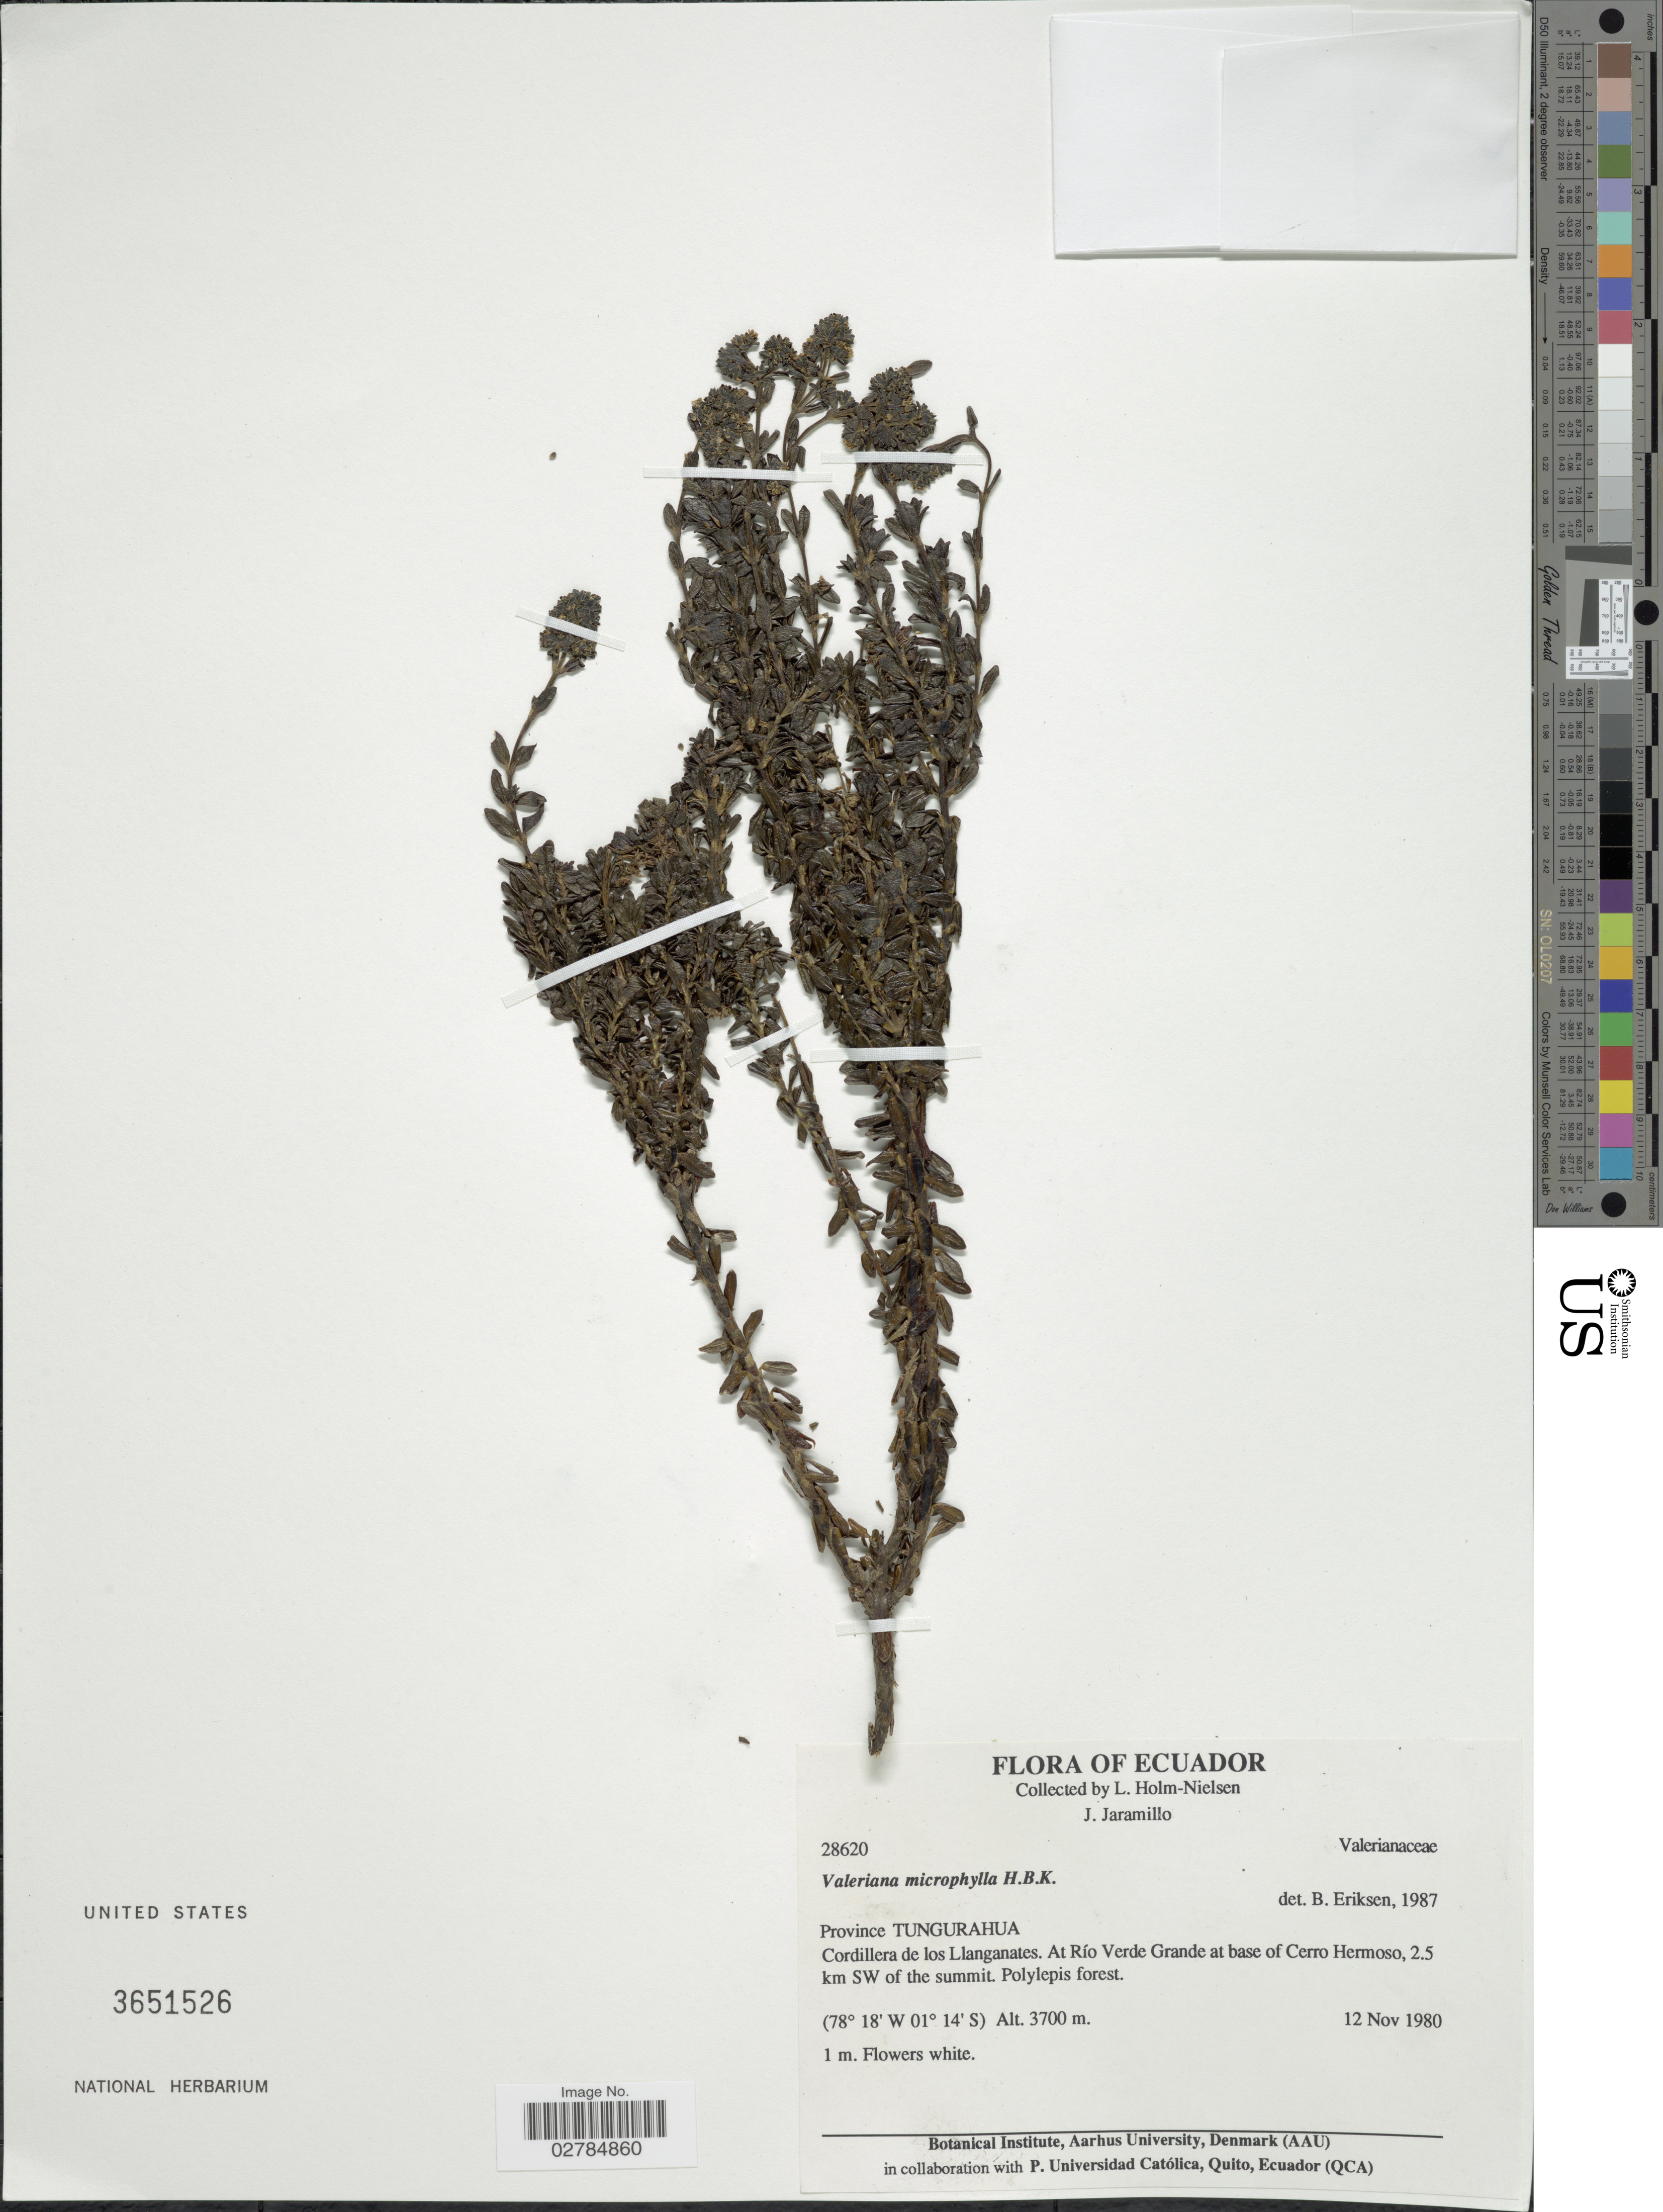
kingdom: Plantae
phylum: Tracheophyta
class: Magnoliopsida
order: Dipsacales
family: Caprifoliaceae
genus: Valeriana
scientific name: Valeriana microphylla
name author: Kunth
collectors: L. Holm-Nielsen & J. Jaramillo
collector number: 28620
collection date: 1980-11-12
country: Ecuador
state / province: Tungurahua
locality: Cordillera de los Llanganates. At Río Verde Grande at base of Cerro Hermoso, 2.5 km SW of the summit.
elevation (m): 3700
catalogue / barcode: US 3651526